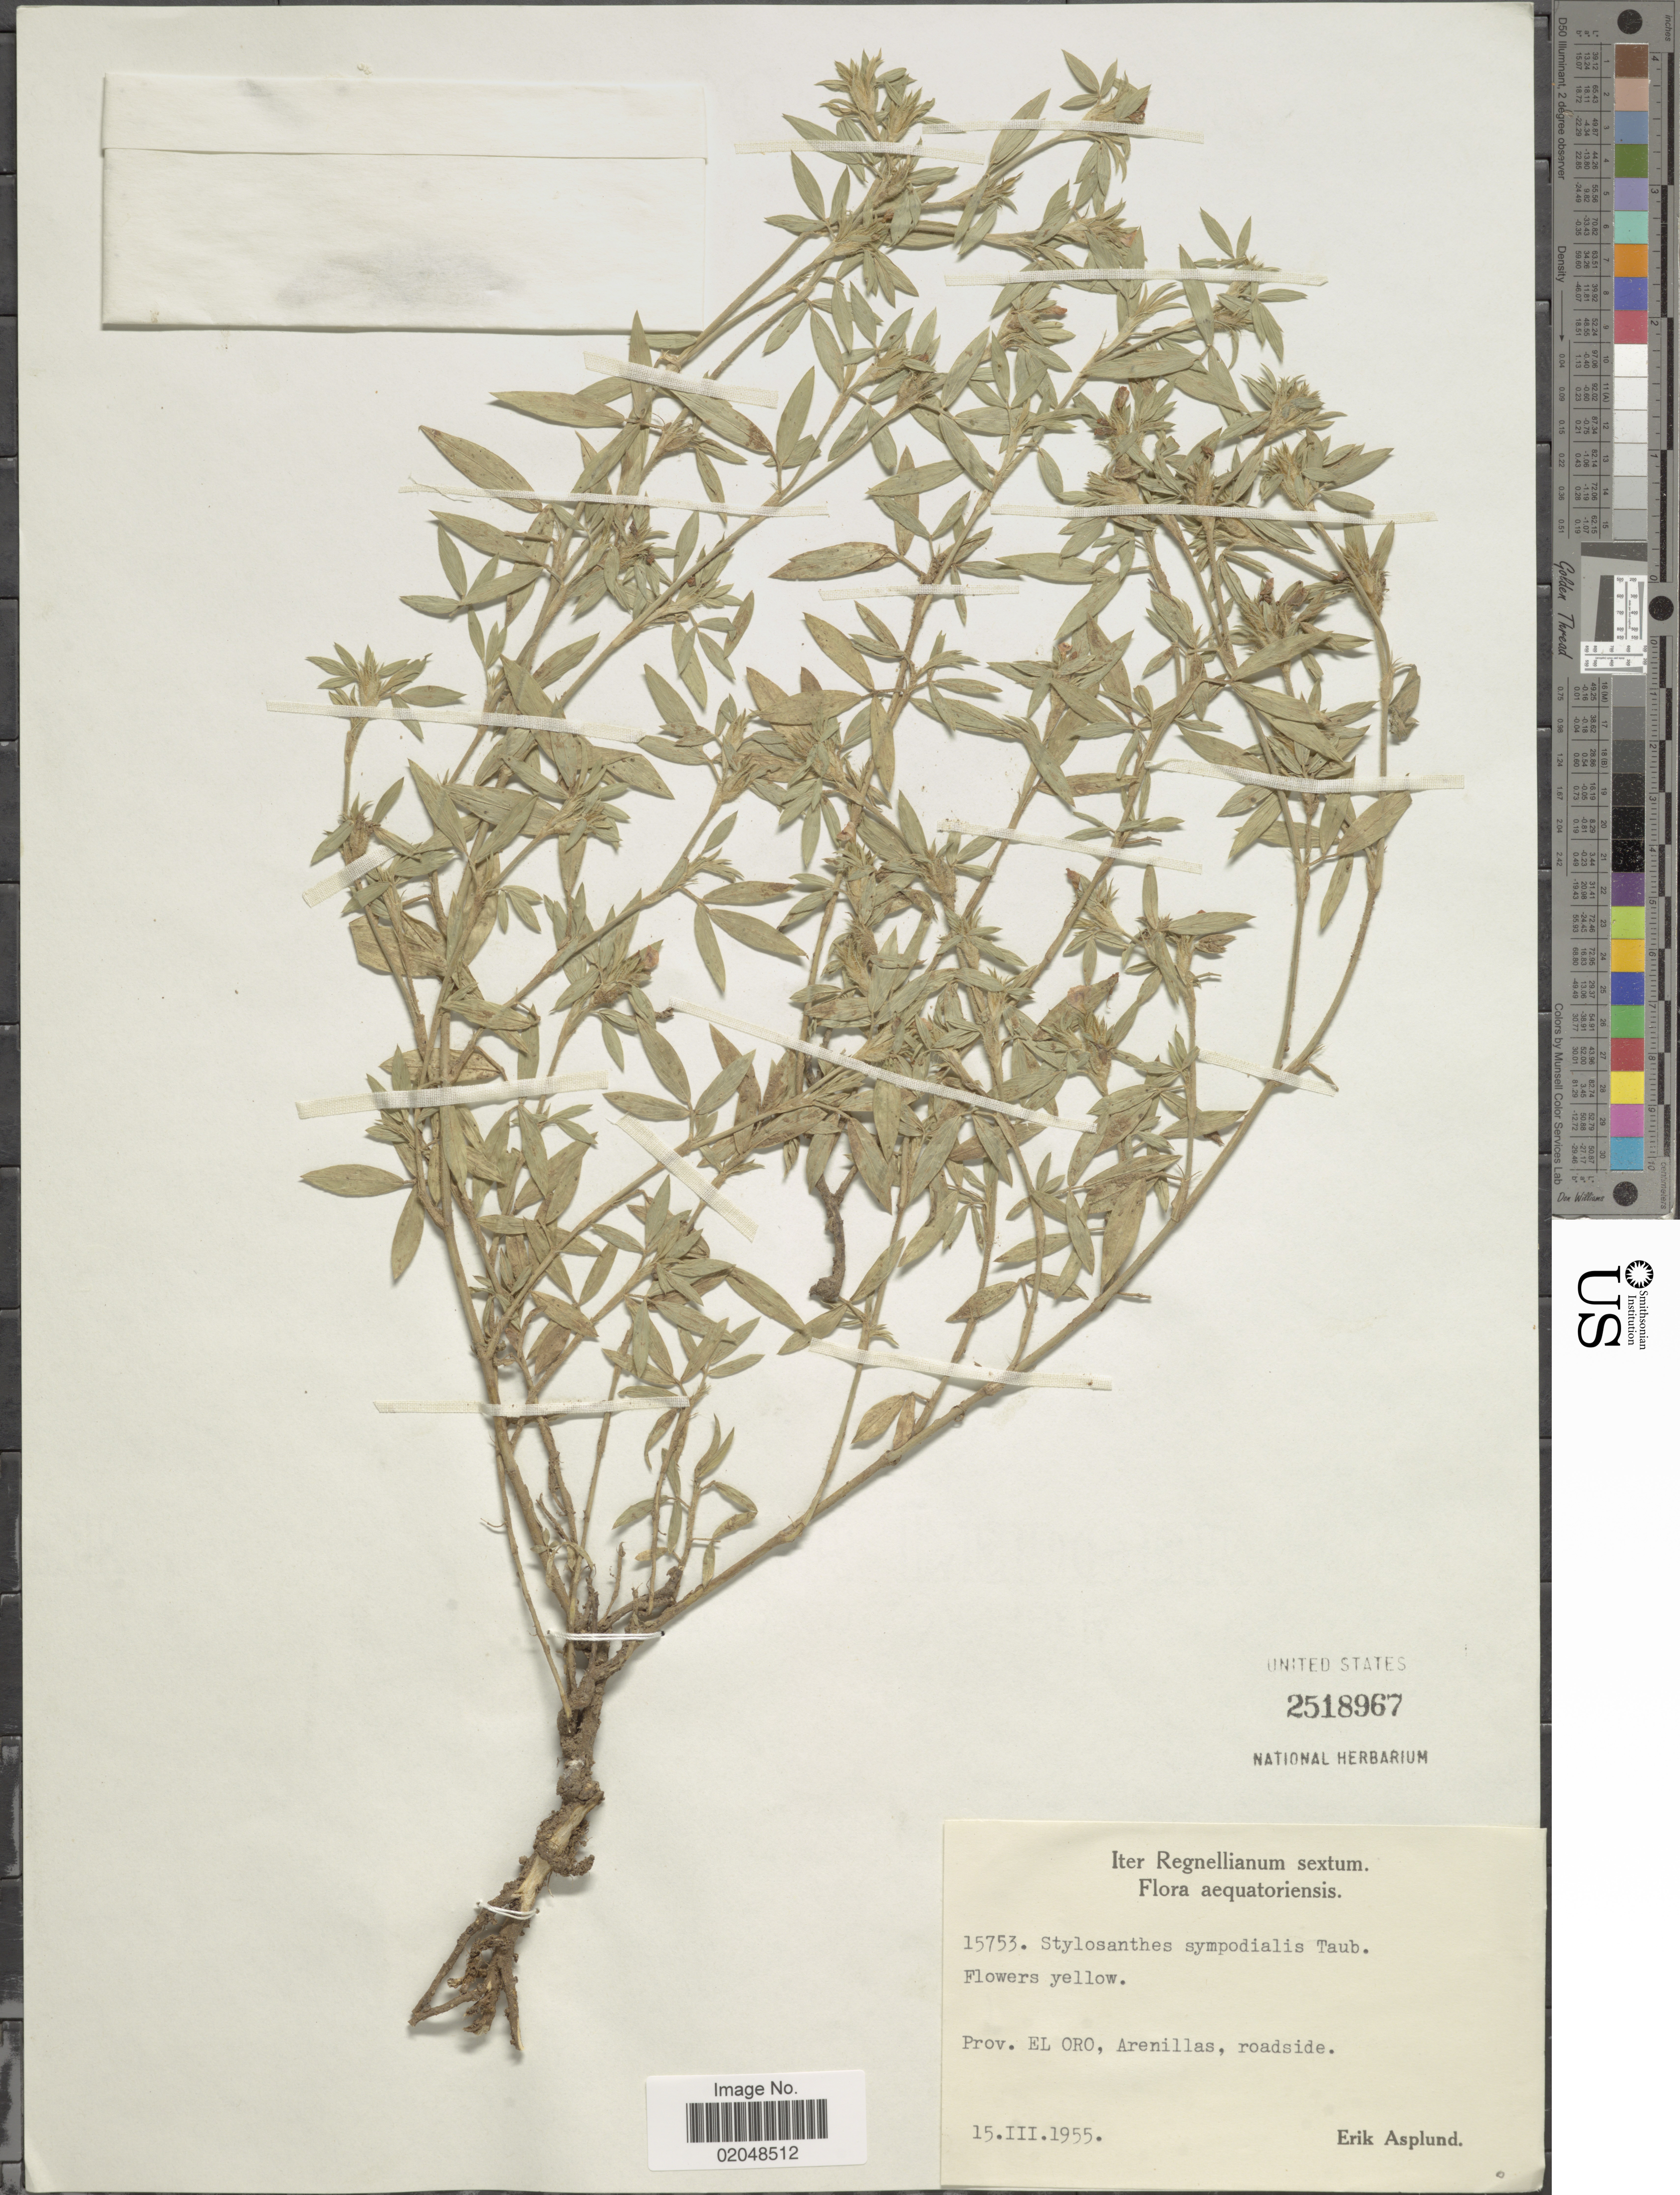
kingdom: Plantae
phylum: Tracheophyta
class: Magnoliopsida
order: Fabales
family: Fabaceae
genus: Stylosanthes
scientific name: Stylosanthes sympodialis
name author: Taub.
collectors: E. Asplund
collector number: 15753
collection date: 1955-03-15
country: Ecuador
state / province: El Oro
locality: Arenillas, roadside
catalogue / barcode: US 2518967